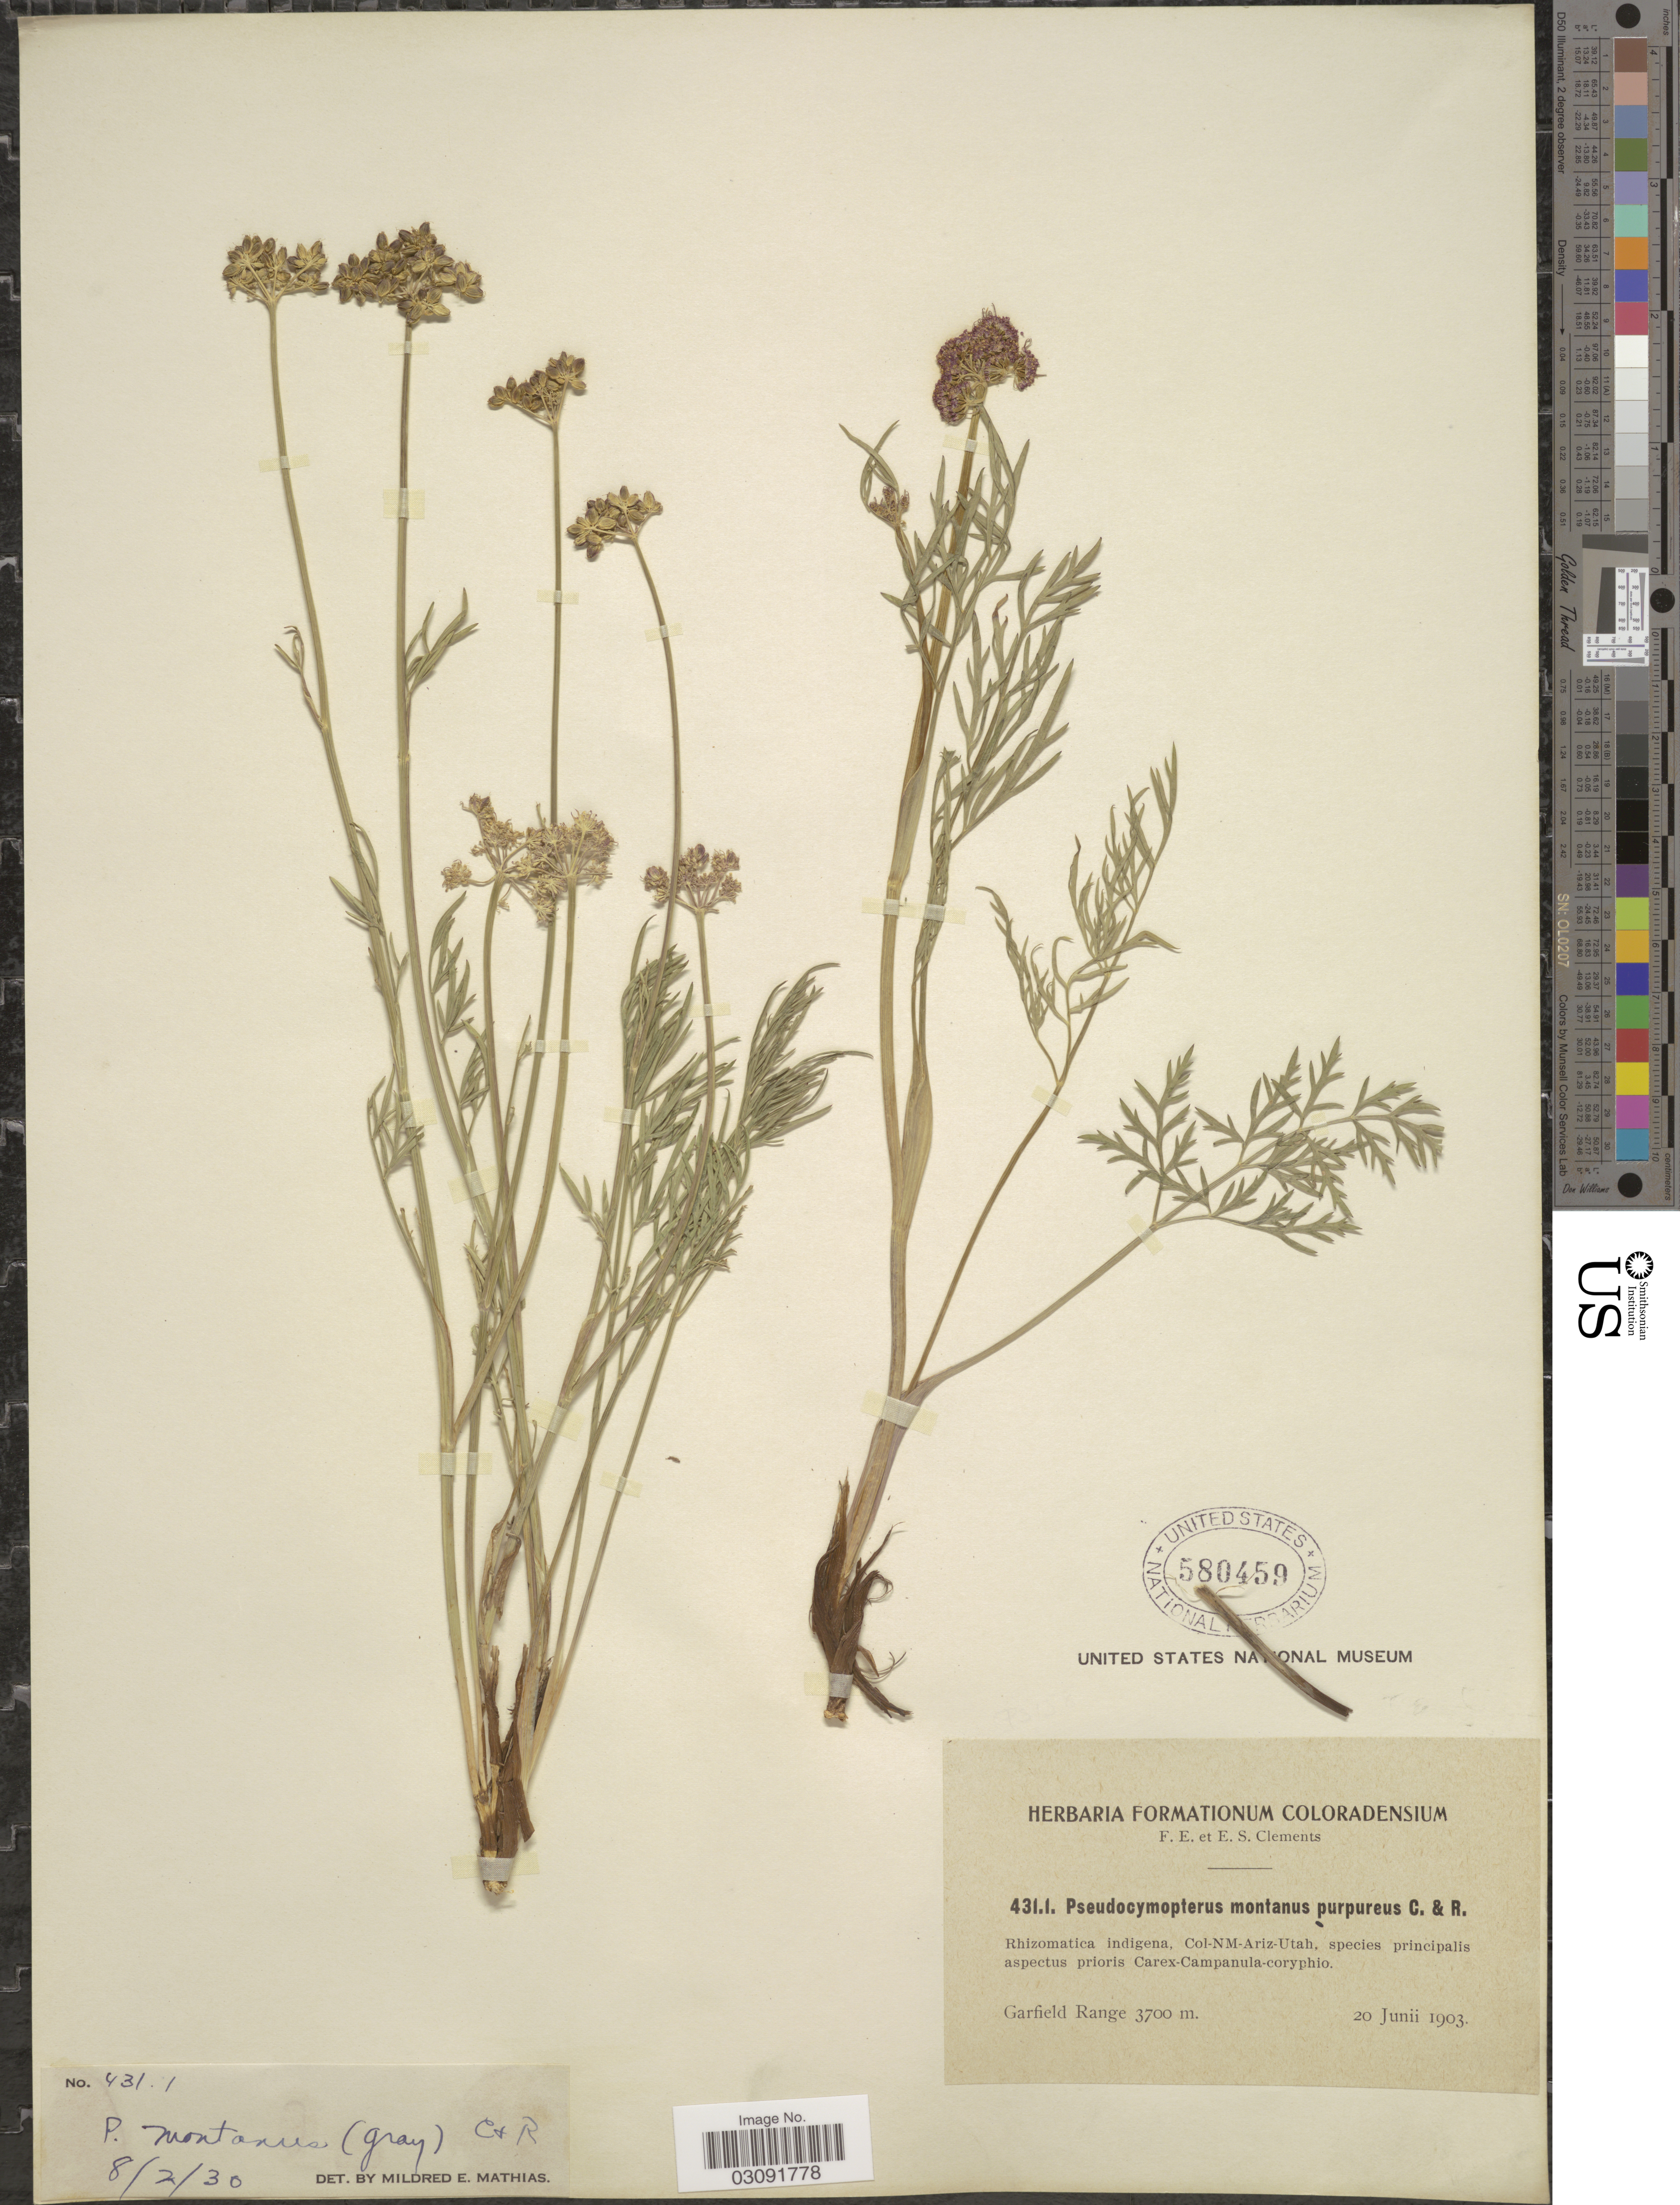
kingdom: Plantae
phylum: Tracheophyta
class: Magnoliopsida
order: Apiales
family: Apiaceae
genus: Pseudocymopterus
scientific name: Pseudocymopterus montanus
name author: (A. Gray) J.M. Coult. & Rose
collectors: F. E. Clements & E. S. Clements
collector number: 431.1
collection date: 1903-06-20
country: United States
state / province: Colorado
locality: Garfield Range.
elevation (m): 3700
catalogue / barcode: US 580459